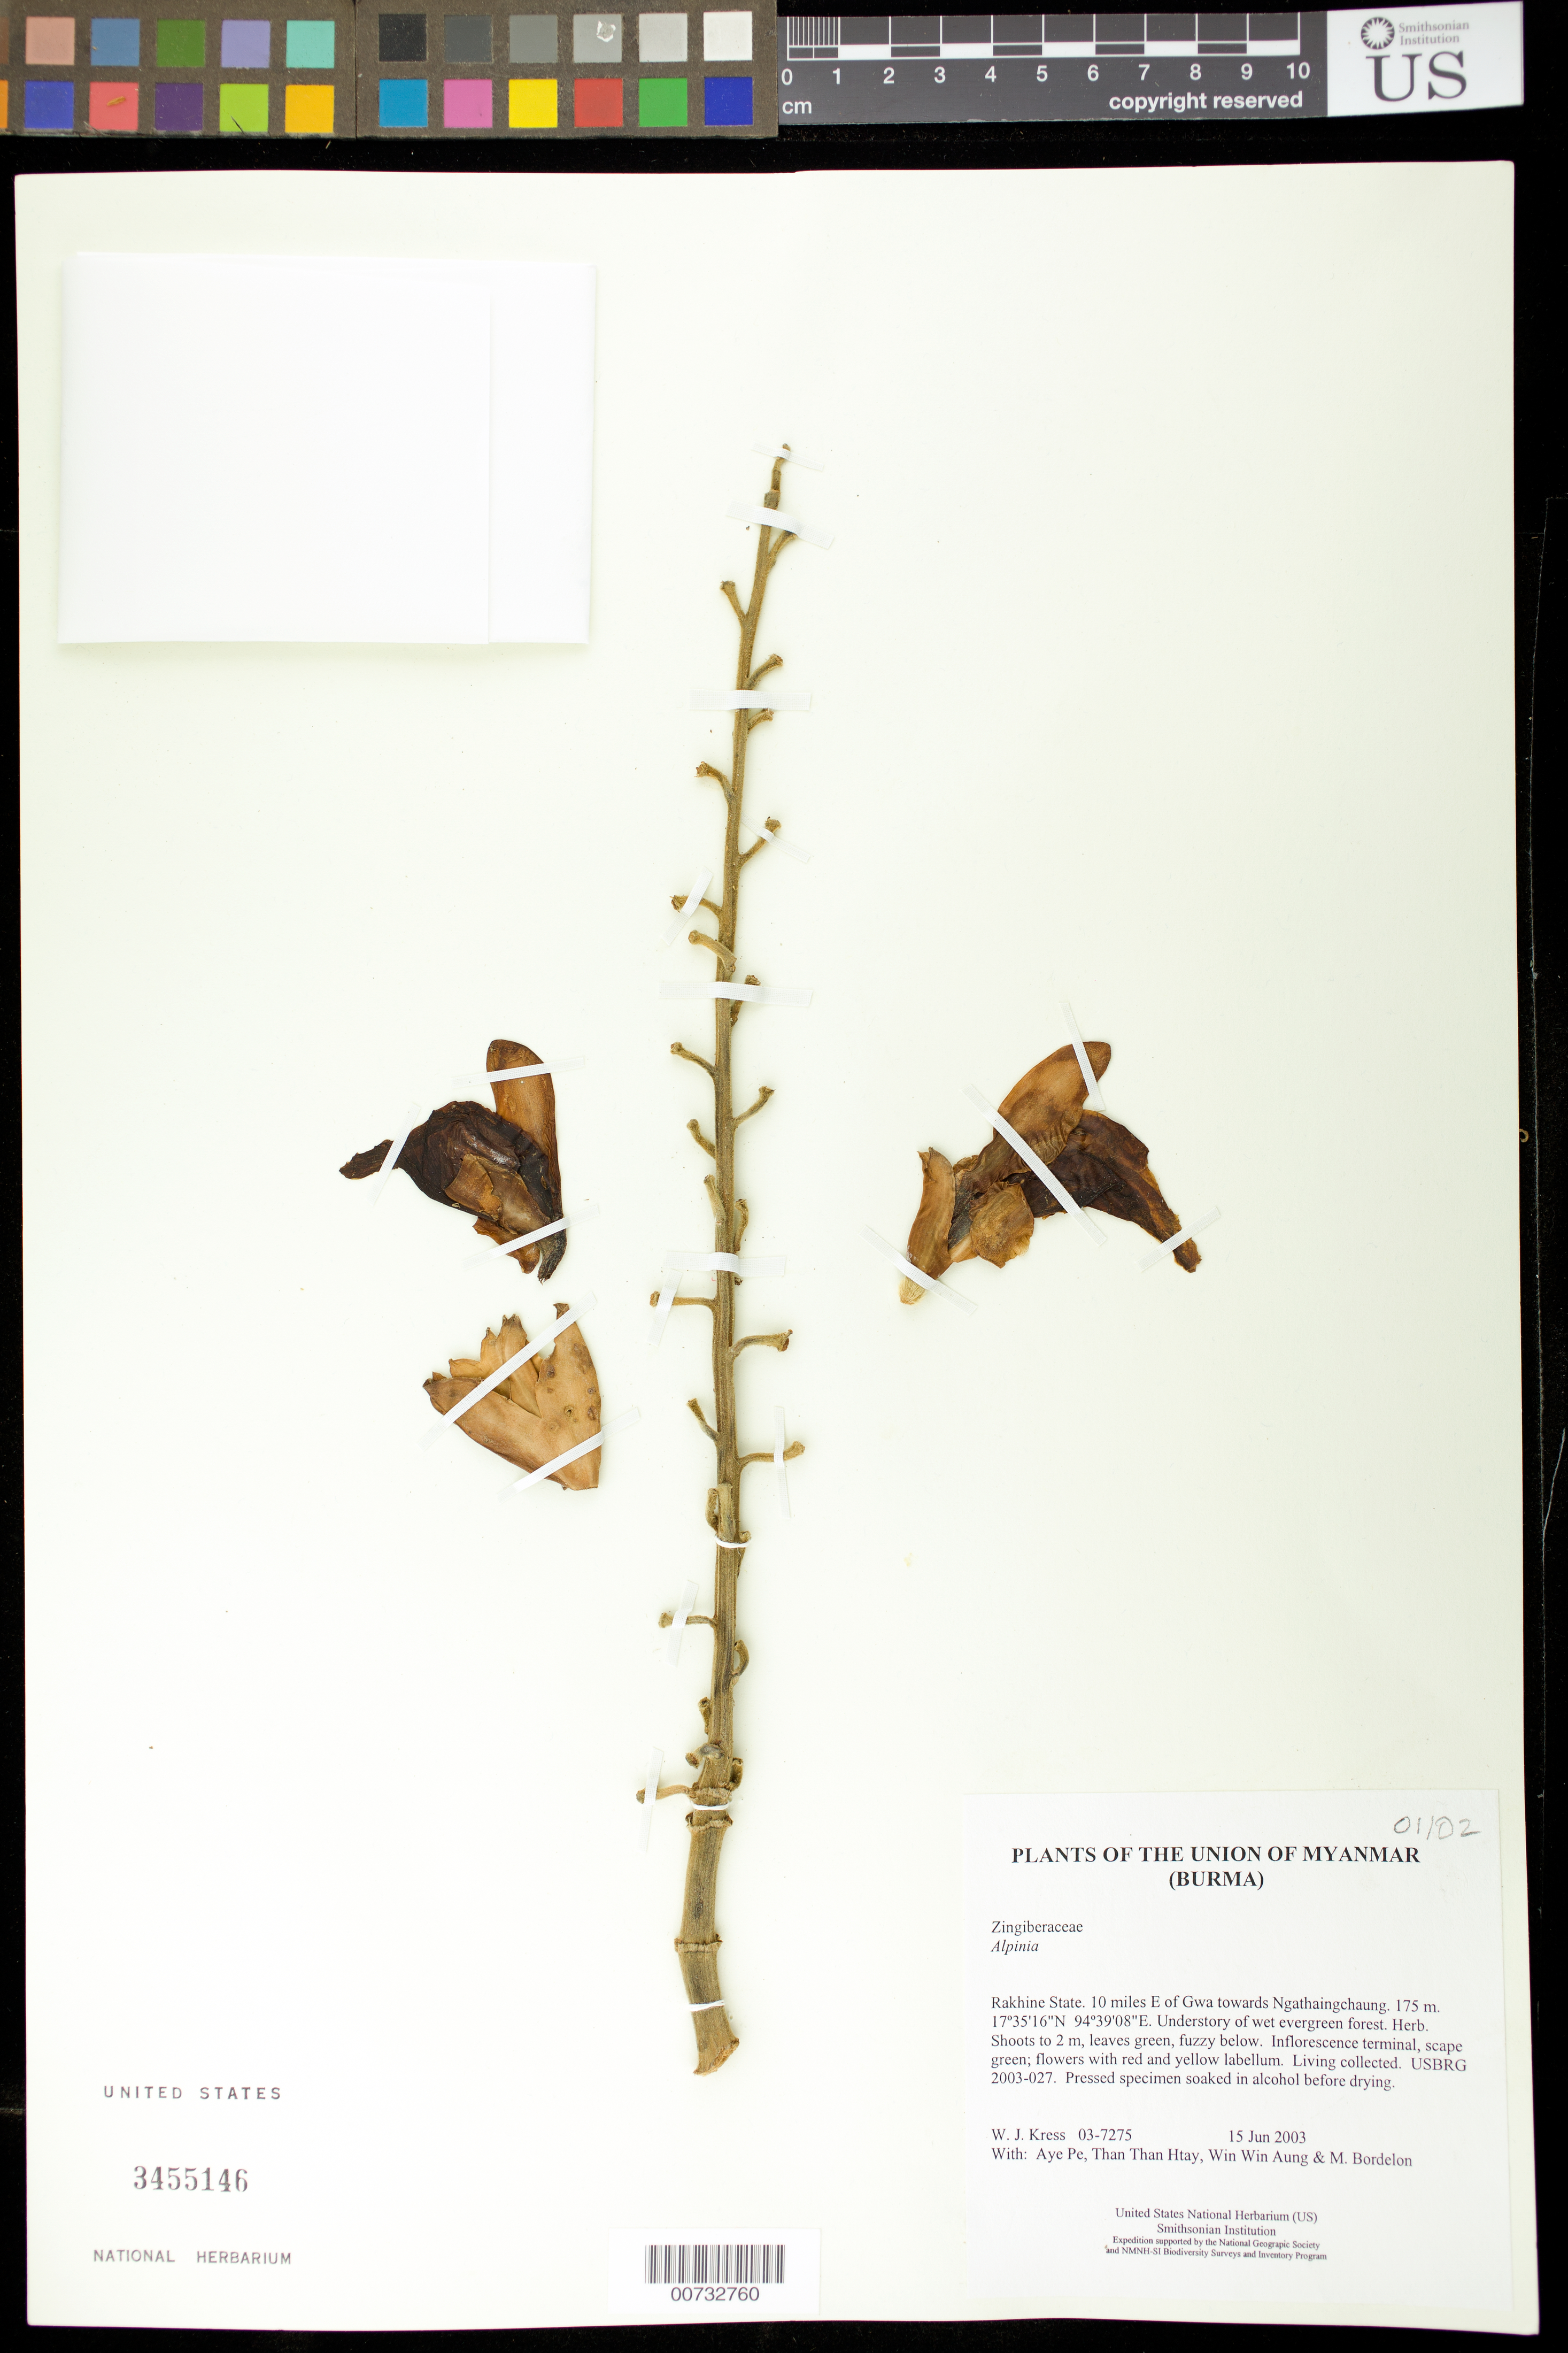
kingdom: Plantae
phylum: Tracheophyta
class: Liliopsida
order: Zingiberales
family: Zingiberaceae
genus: Alpinia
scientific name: Alpinia sp.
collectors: W. J. Kress, Aye Pe, Than Than Htay, Win Win Aung & M. Bordelon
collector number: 03-7275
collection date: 2003-06-15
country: Myanmar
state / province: Rakhine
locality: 10 miles E of Gwa towards Ngathaingchaung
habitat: Understory of wet evergreen forest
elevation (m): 175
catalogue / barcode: US 3455146